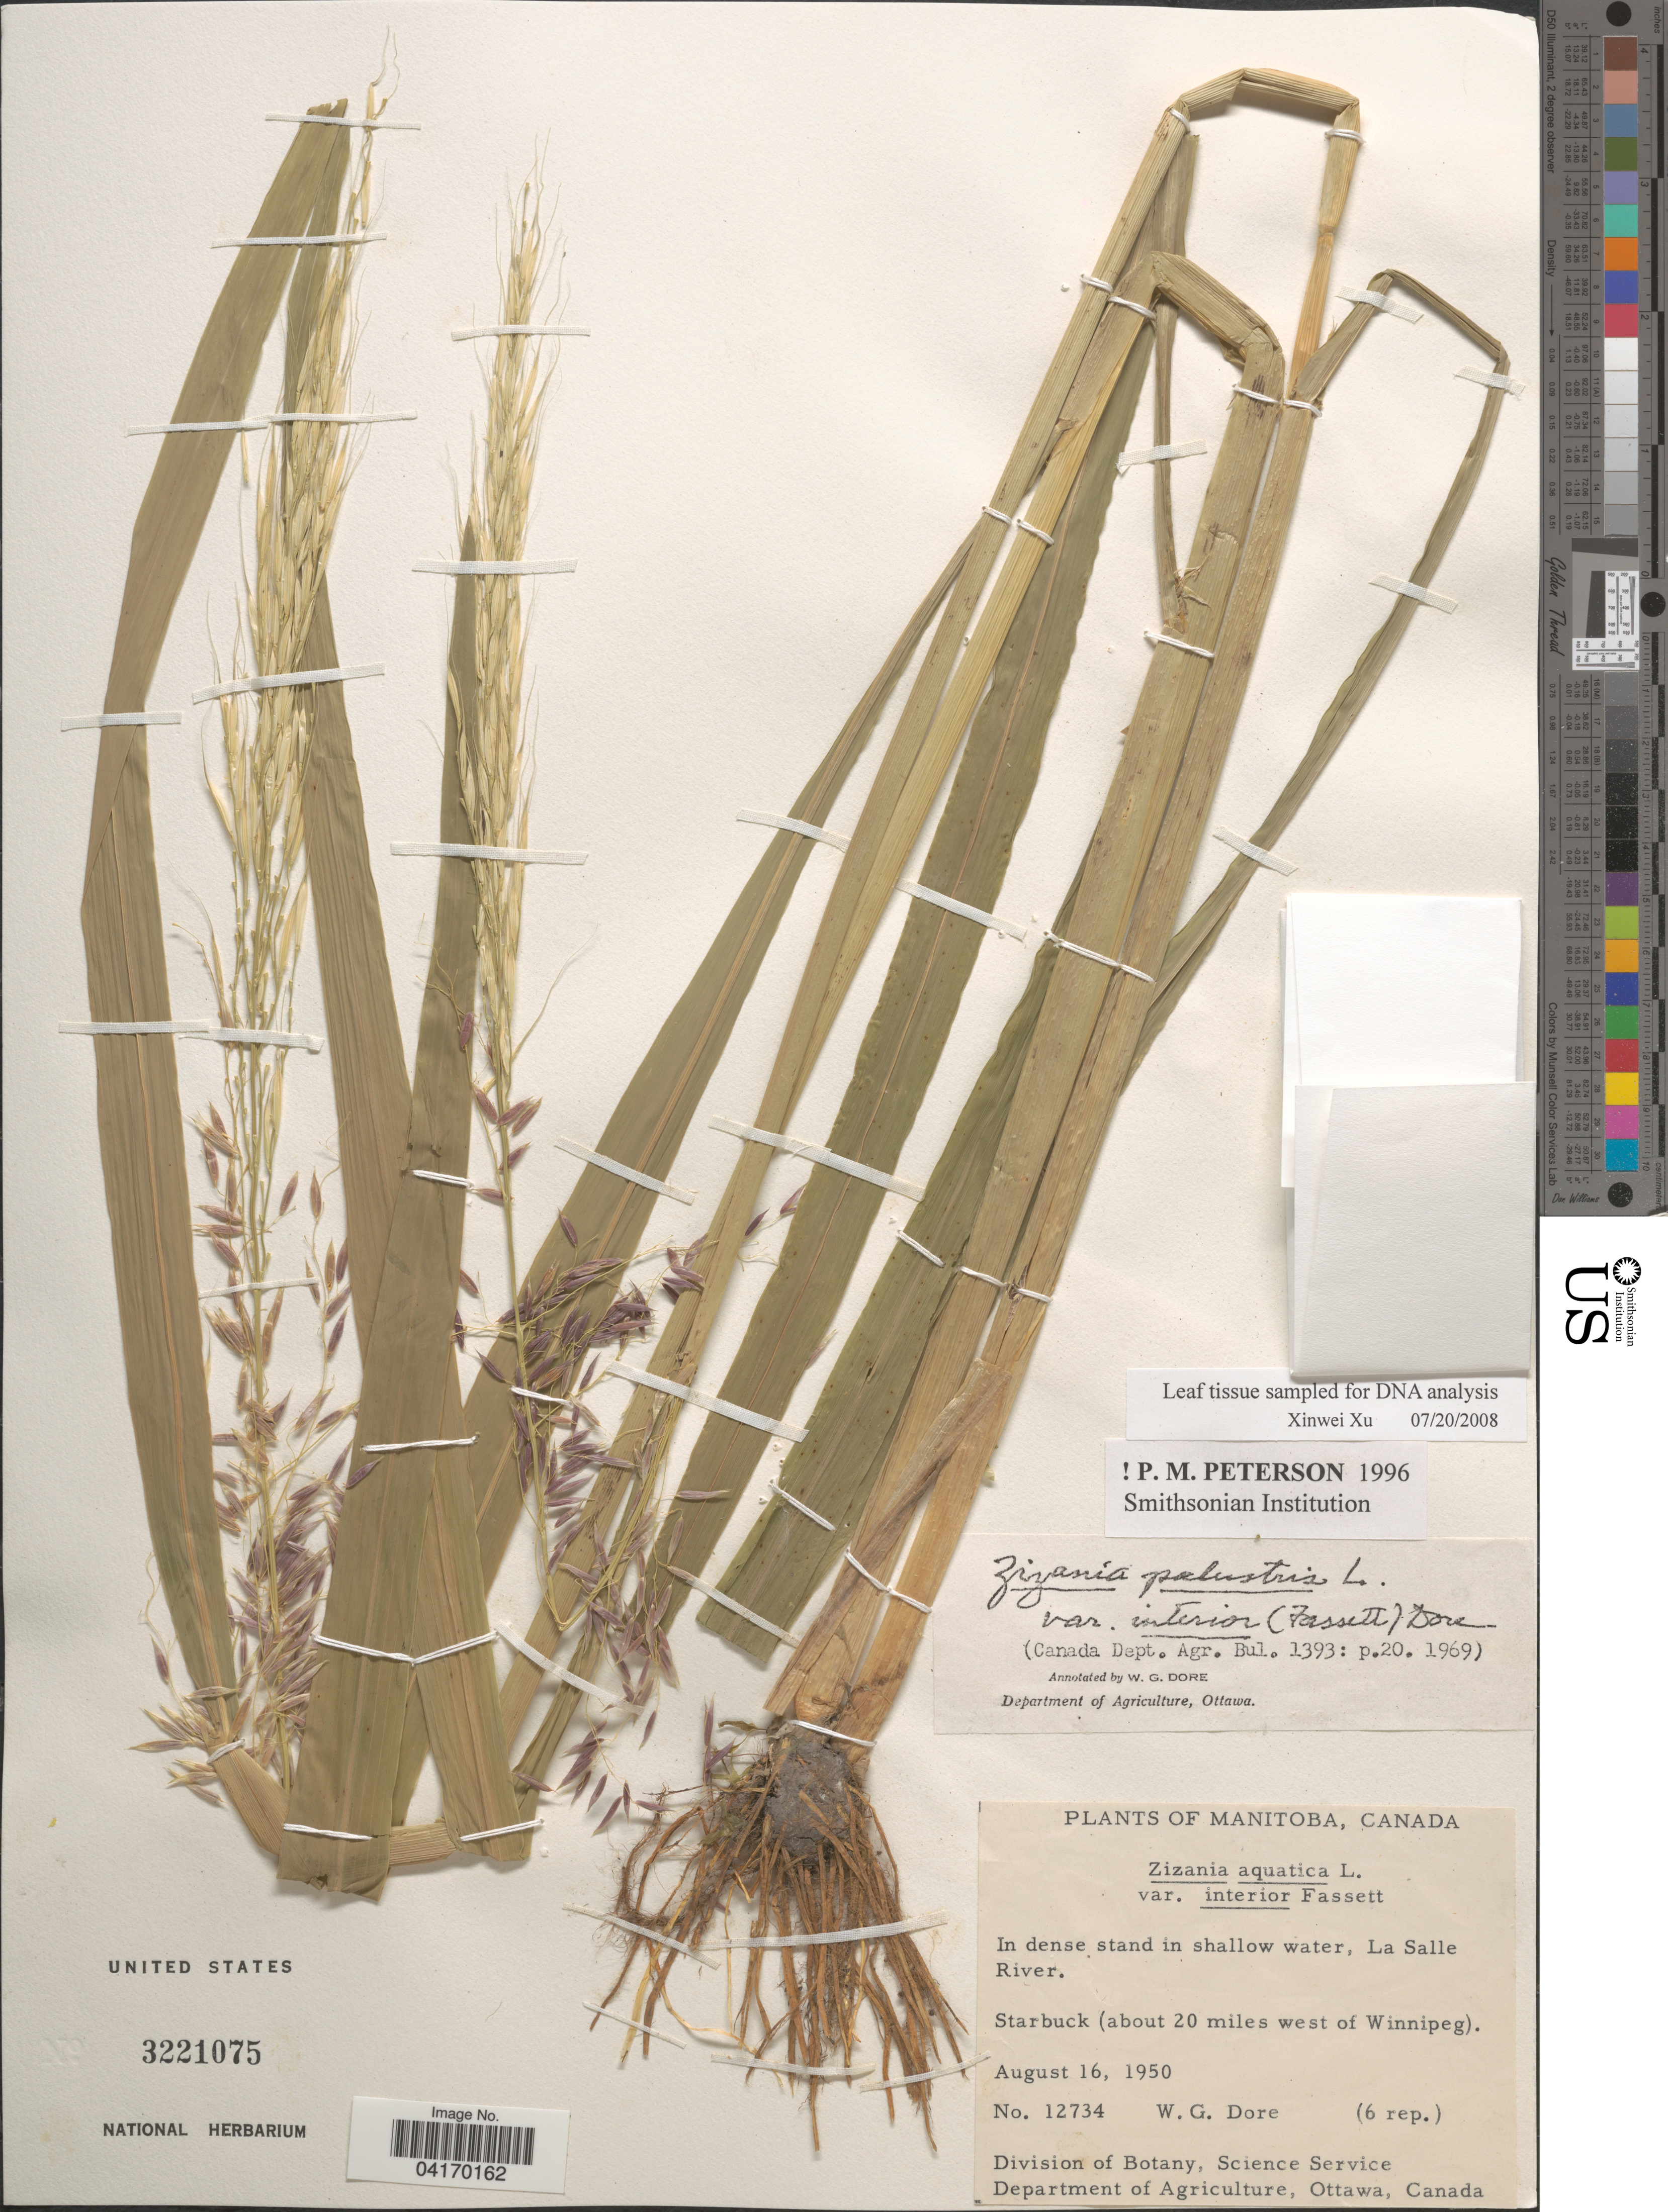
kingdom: Plantae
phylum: Tracheophyta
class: Liliopsida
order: Poales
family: Poaceae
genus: Zizania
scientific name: Zizania palustris var. interior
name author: L.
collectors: W. Dore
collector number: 12734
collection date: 1950-08-16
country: Canada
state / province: Manitoba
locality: La Salle River. Starbuck (about 20 miles west of Winnipeg).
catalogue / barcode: US 3221075